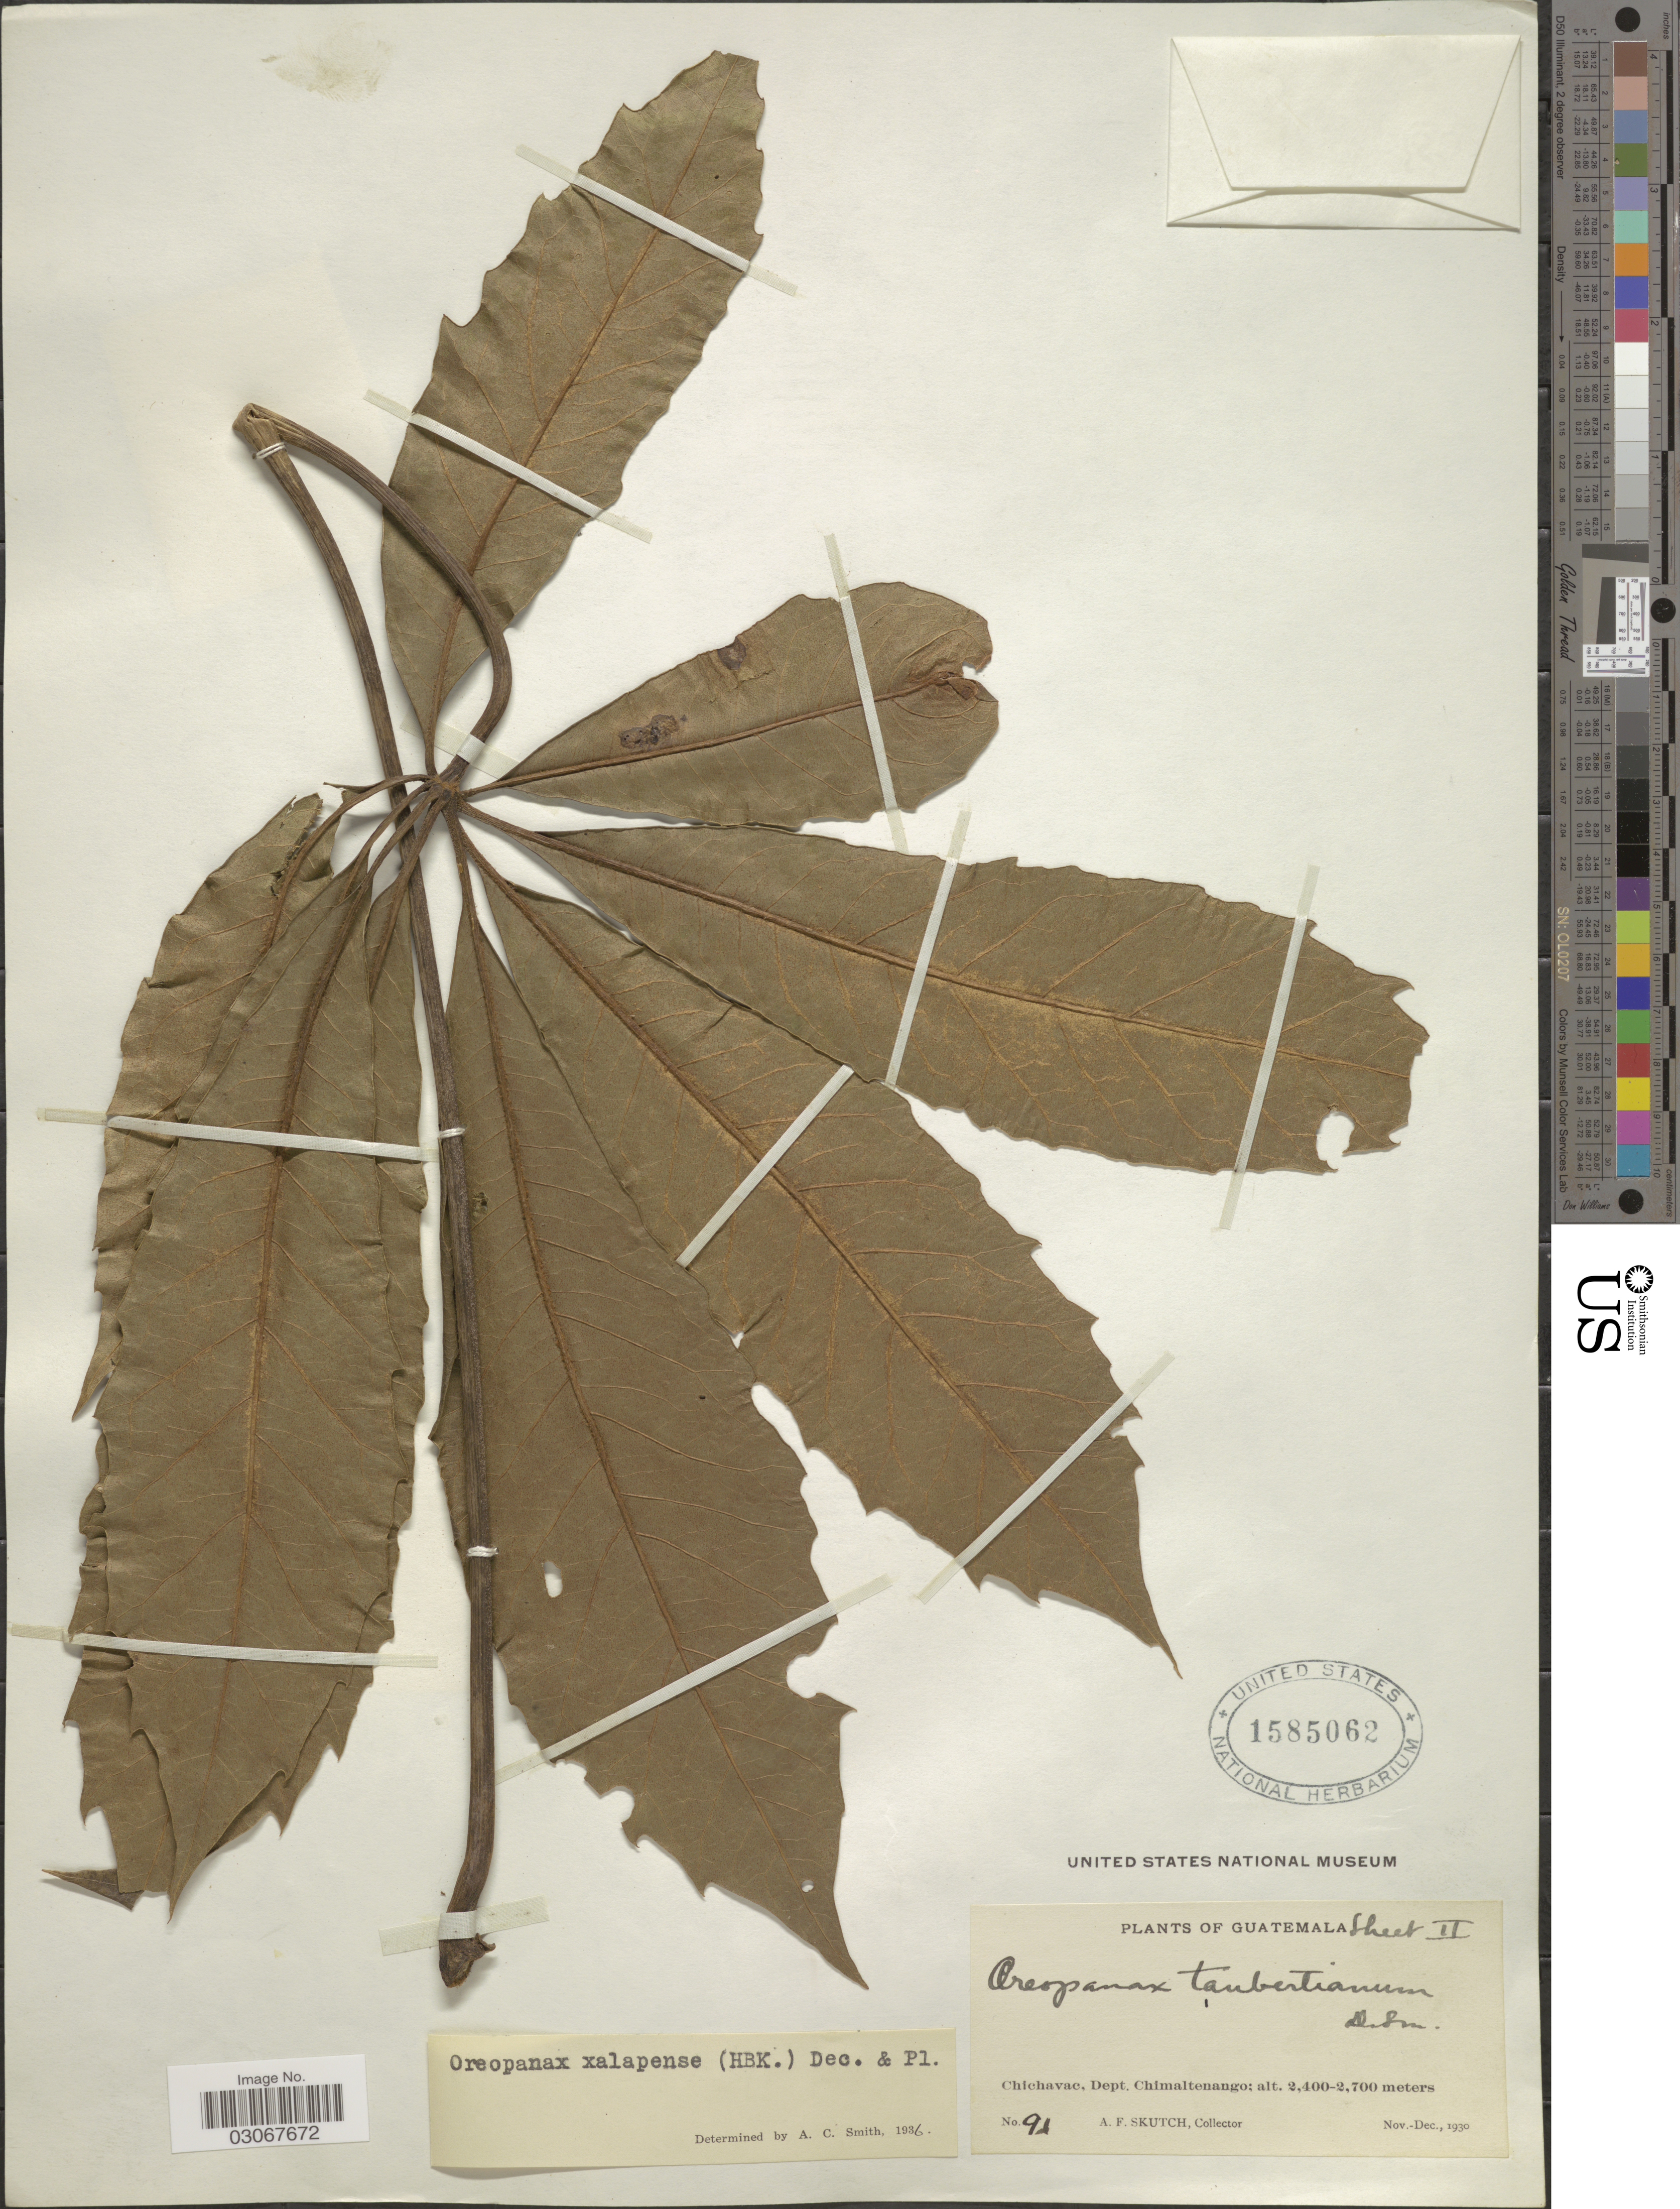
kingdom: Plantae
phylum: Tracheophyta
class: Magnoliopsida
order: Apiales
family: Araliaceae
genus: Oreopanax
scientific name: Oreopanax xalapensis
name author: (Kunth) Decne. & Planch.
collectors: A. F. Skutch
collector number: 91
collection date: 1930-11/1930-12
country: Guatemala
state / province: Chimaltenango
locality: Chichavac, Dept. Chimaltenango.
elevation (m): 2400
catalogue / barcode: US 1585062